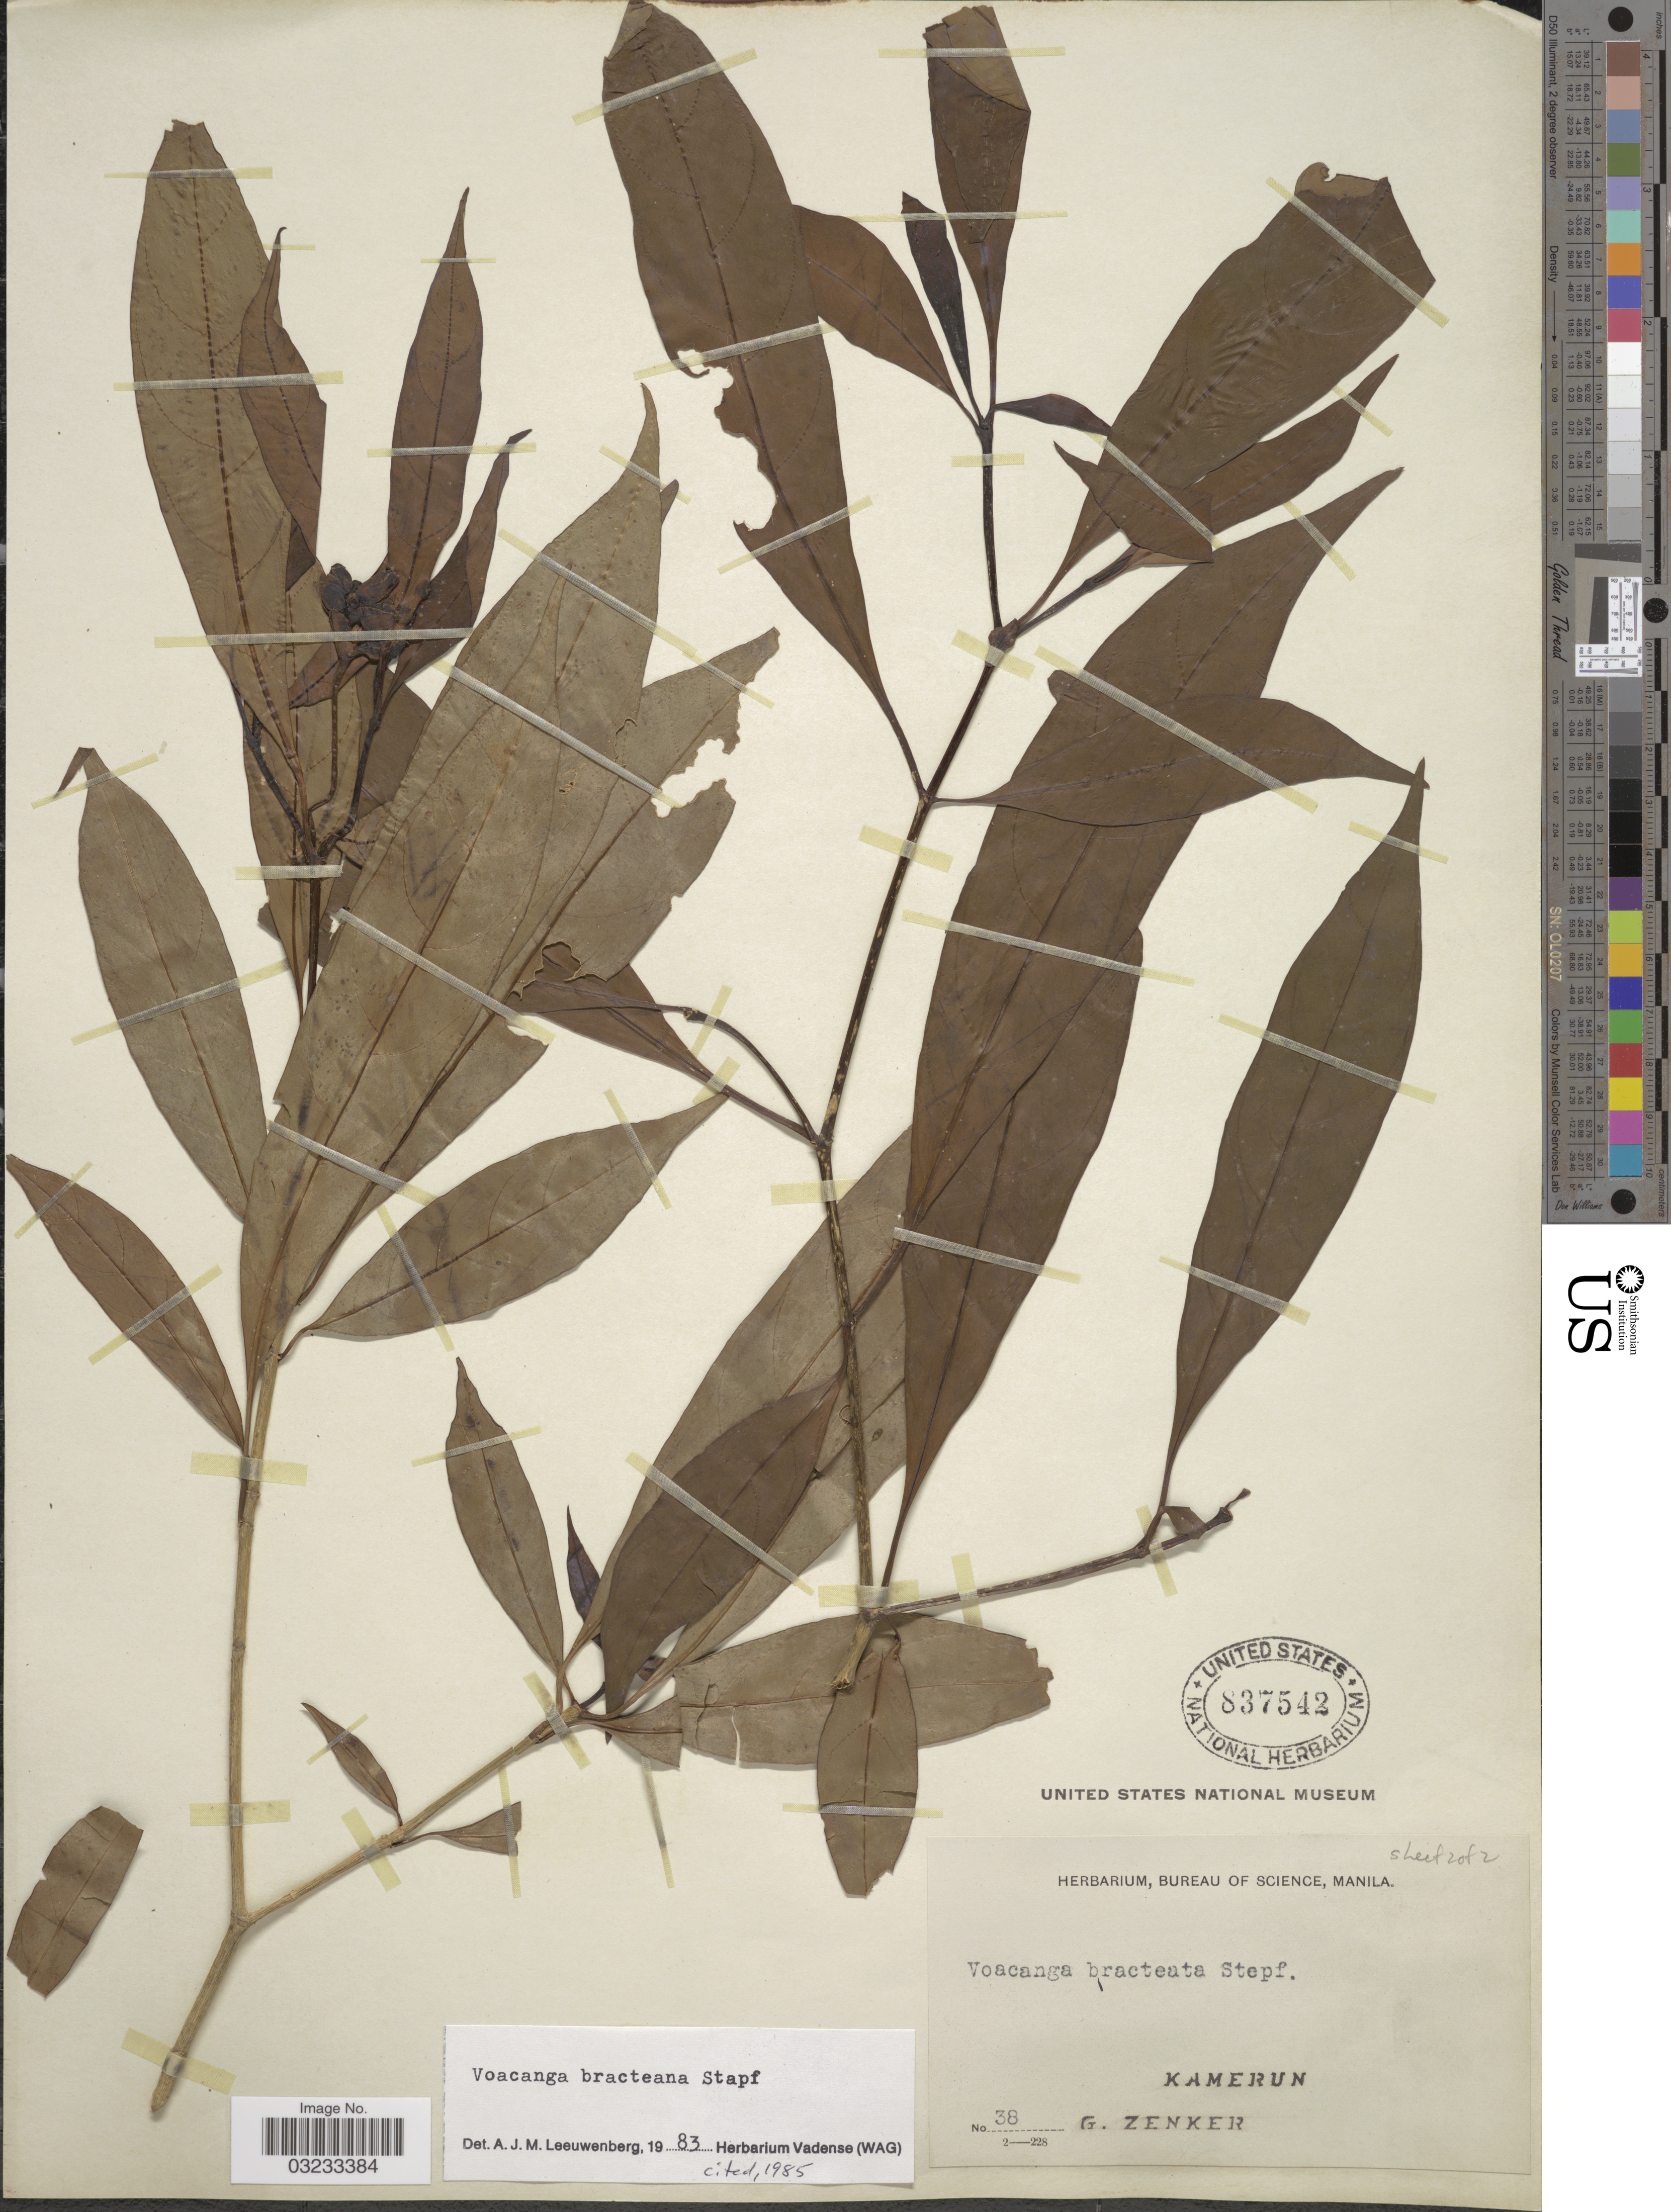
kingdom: Plantae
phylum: Tracheophyta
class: Magnoliopsida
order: Gentianales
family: Apocynaceae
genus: Voacanga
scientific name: Voacanga bracteata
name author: Stapf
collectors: G. A. Zenker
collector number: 38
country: Cameroon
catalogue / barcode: US 837542